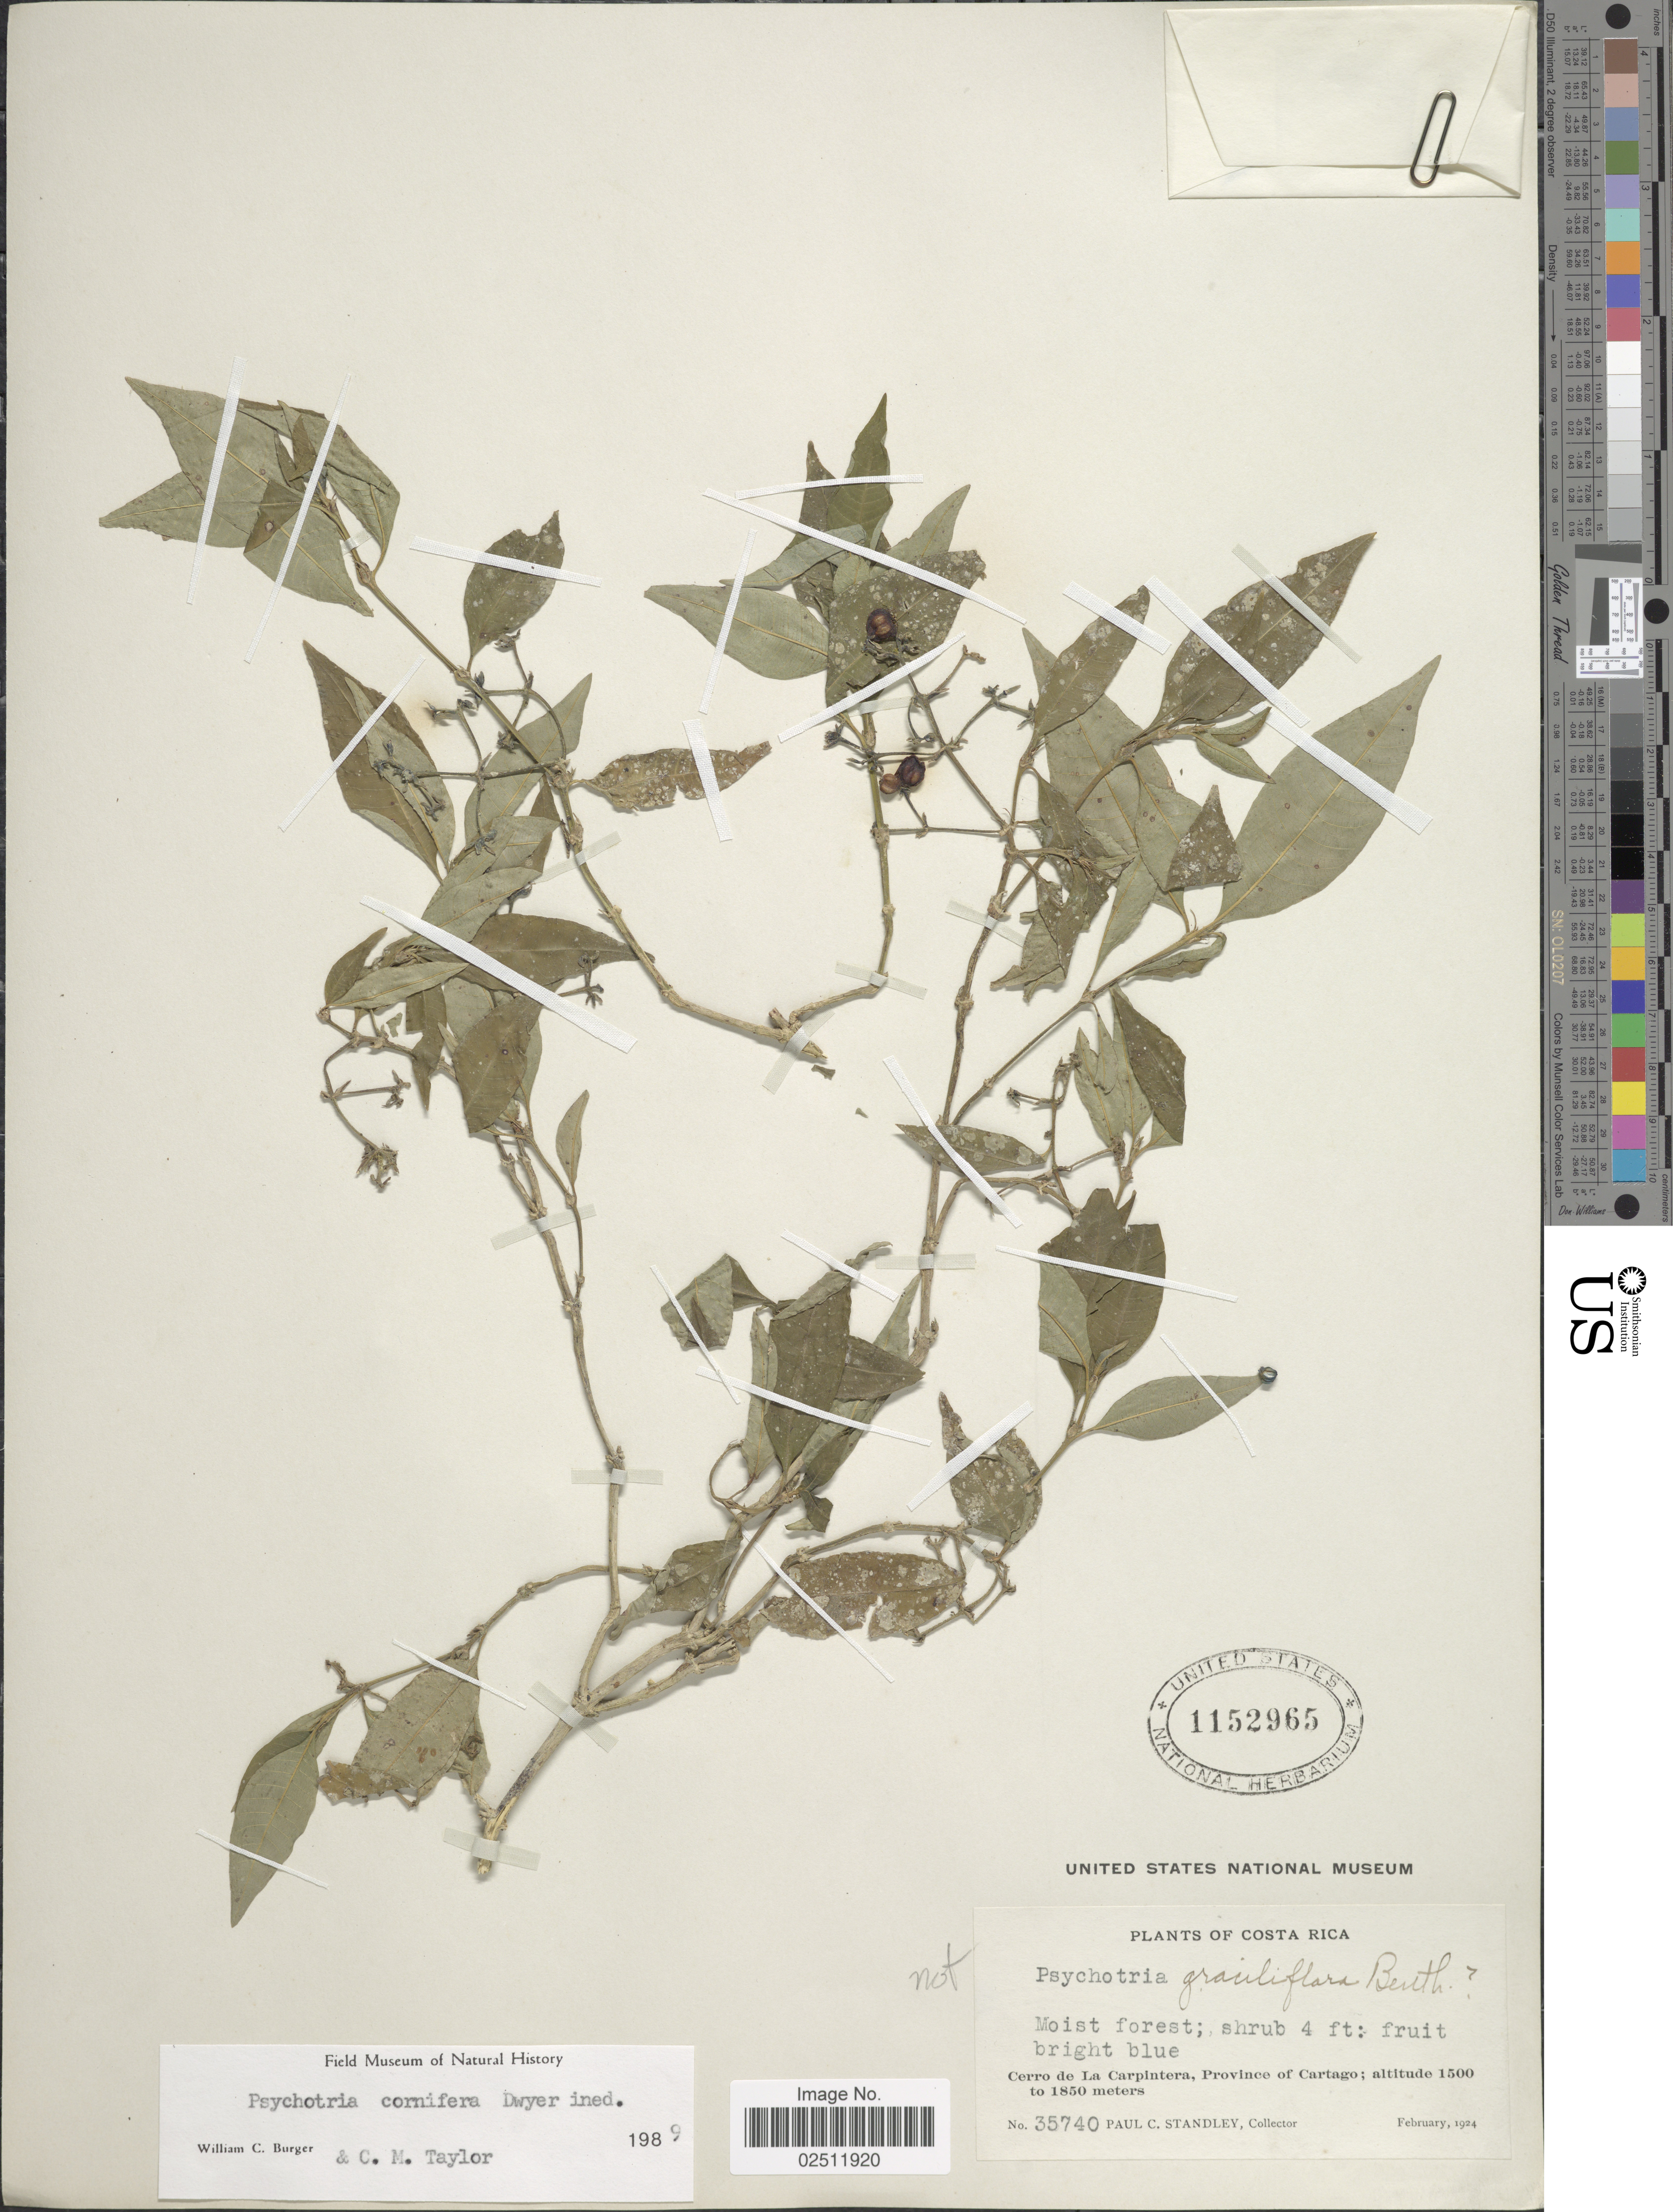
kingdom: Plantae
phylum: Tracheophyta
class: Magnoliopsida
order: Gentianales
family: Rubiaceae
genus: Psychotria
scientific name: Psychotria cornifera Dwyer sp. nov. ined.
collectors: P. C. Standley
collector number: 35740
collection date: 1924-02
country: Costa Rica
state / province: Cartago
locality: Cerro de La Carpintera.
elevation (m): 1500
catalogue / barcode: US 1152965